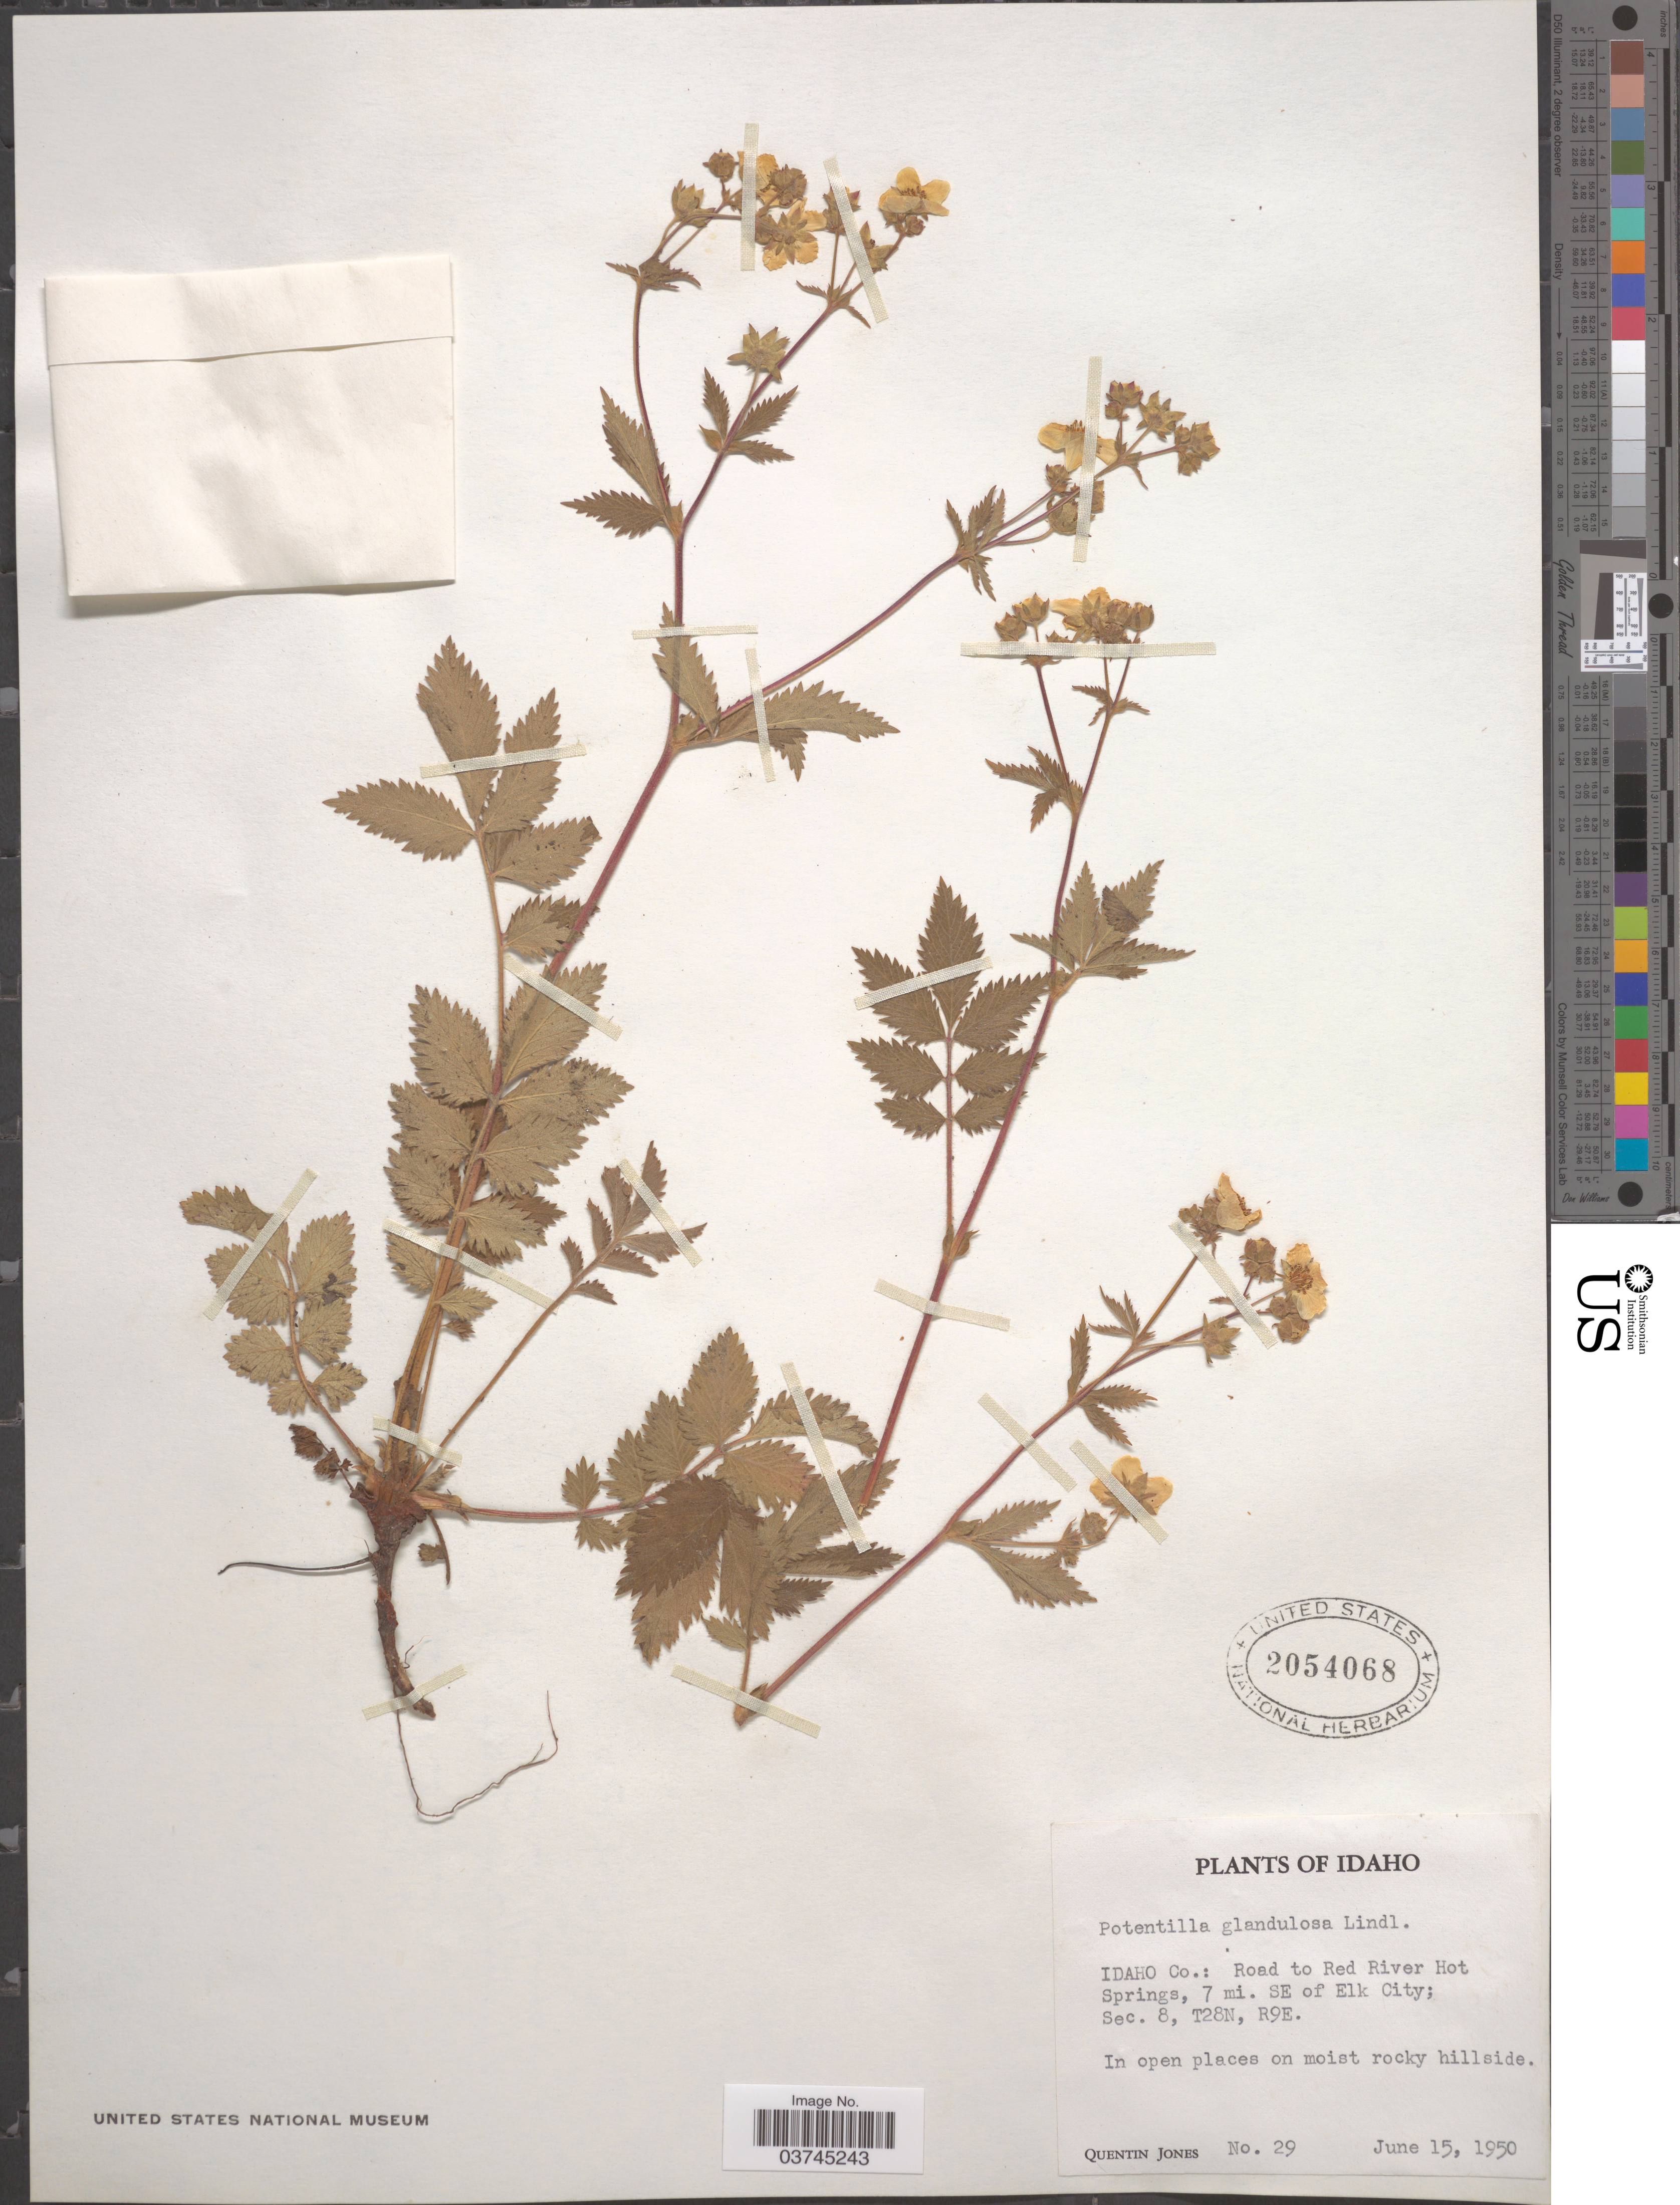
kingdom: Plantae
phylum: Tracheophyta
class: Magnoliopsida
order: Rosales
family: Rosaceae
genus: Drymocallis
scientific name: Drymocallis glandulosa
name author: (Lindl.) Rydb.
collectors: Q. Jones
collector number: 29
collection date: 1950-06-15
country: United States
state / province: Idaho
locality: Idaho Co.: Road to Red River Hot Springs, 7 mi. SE of Elk City; Sec. 8, T28N, R9E.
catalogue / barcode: US 2054068